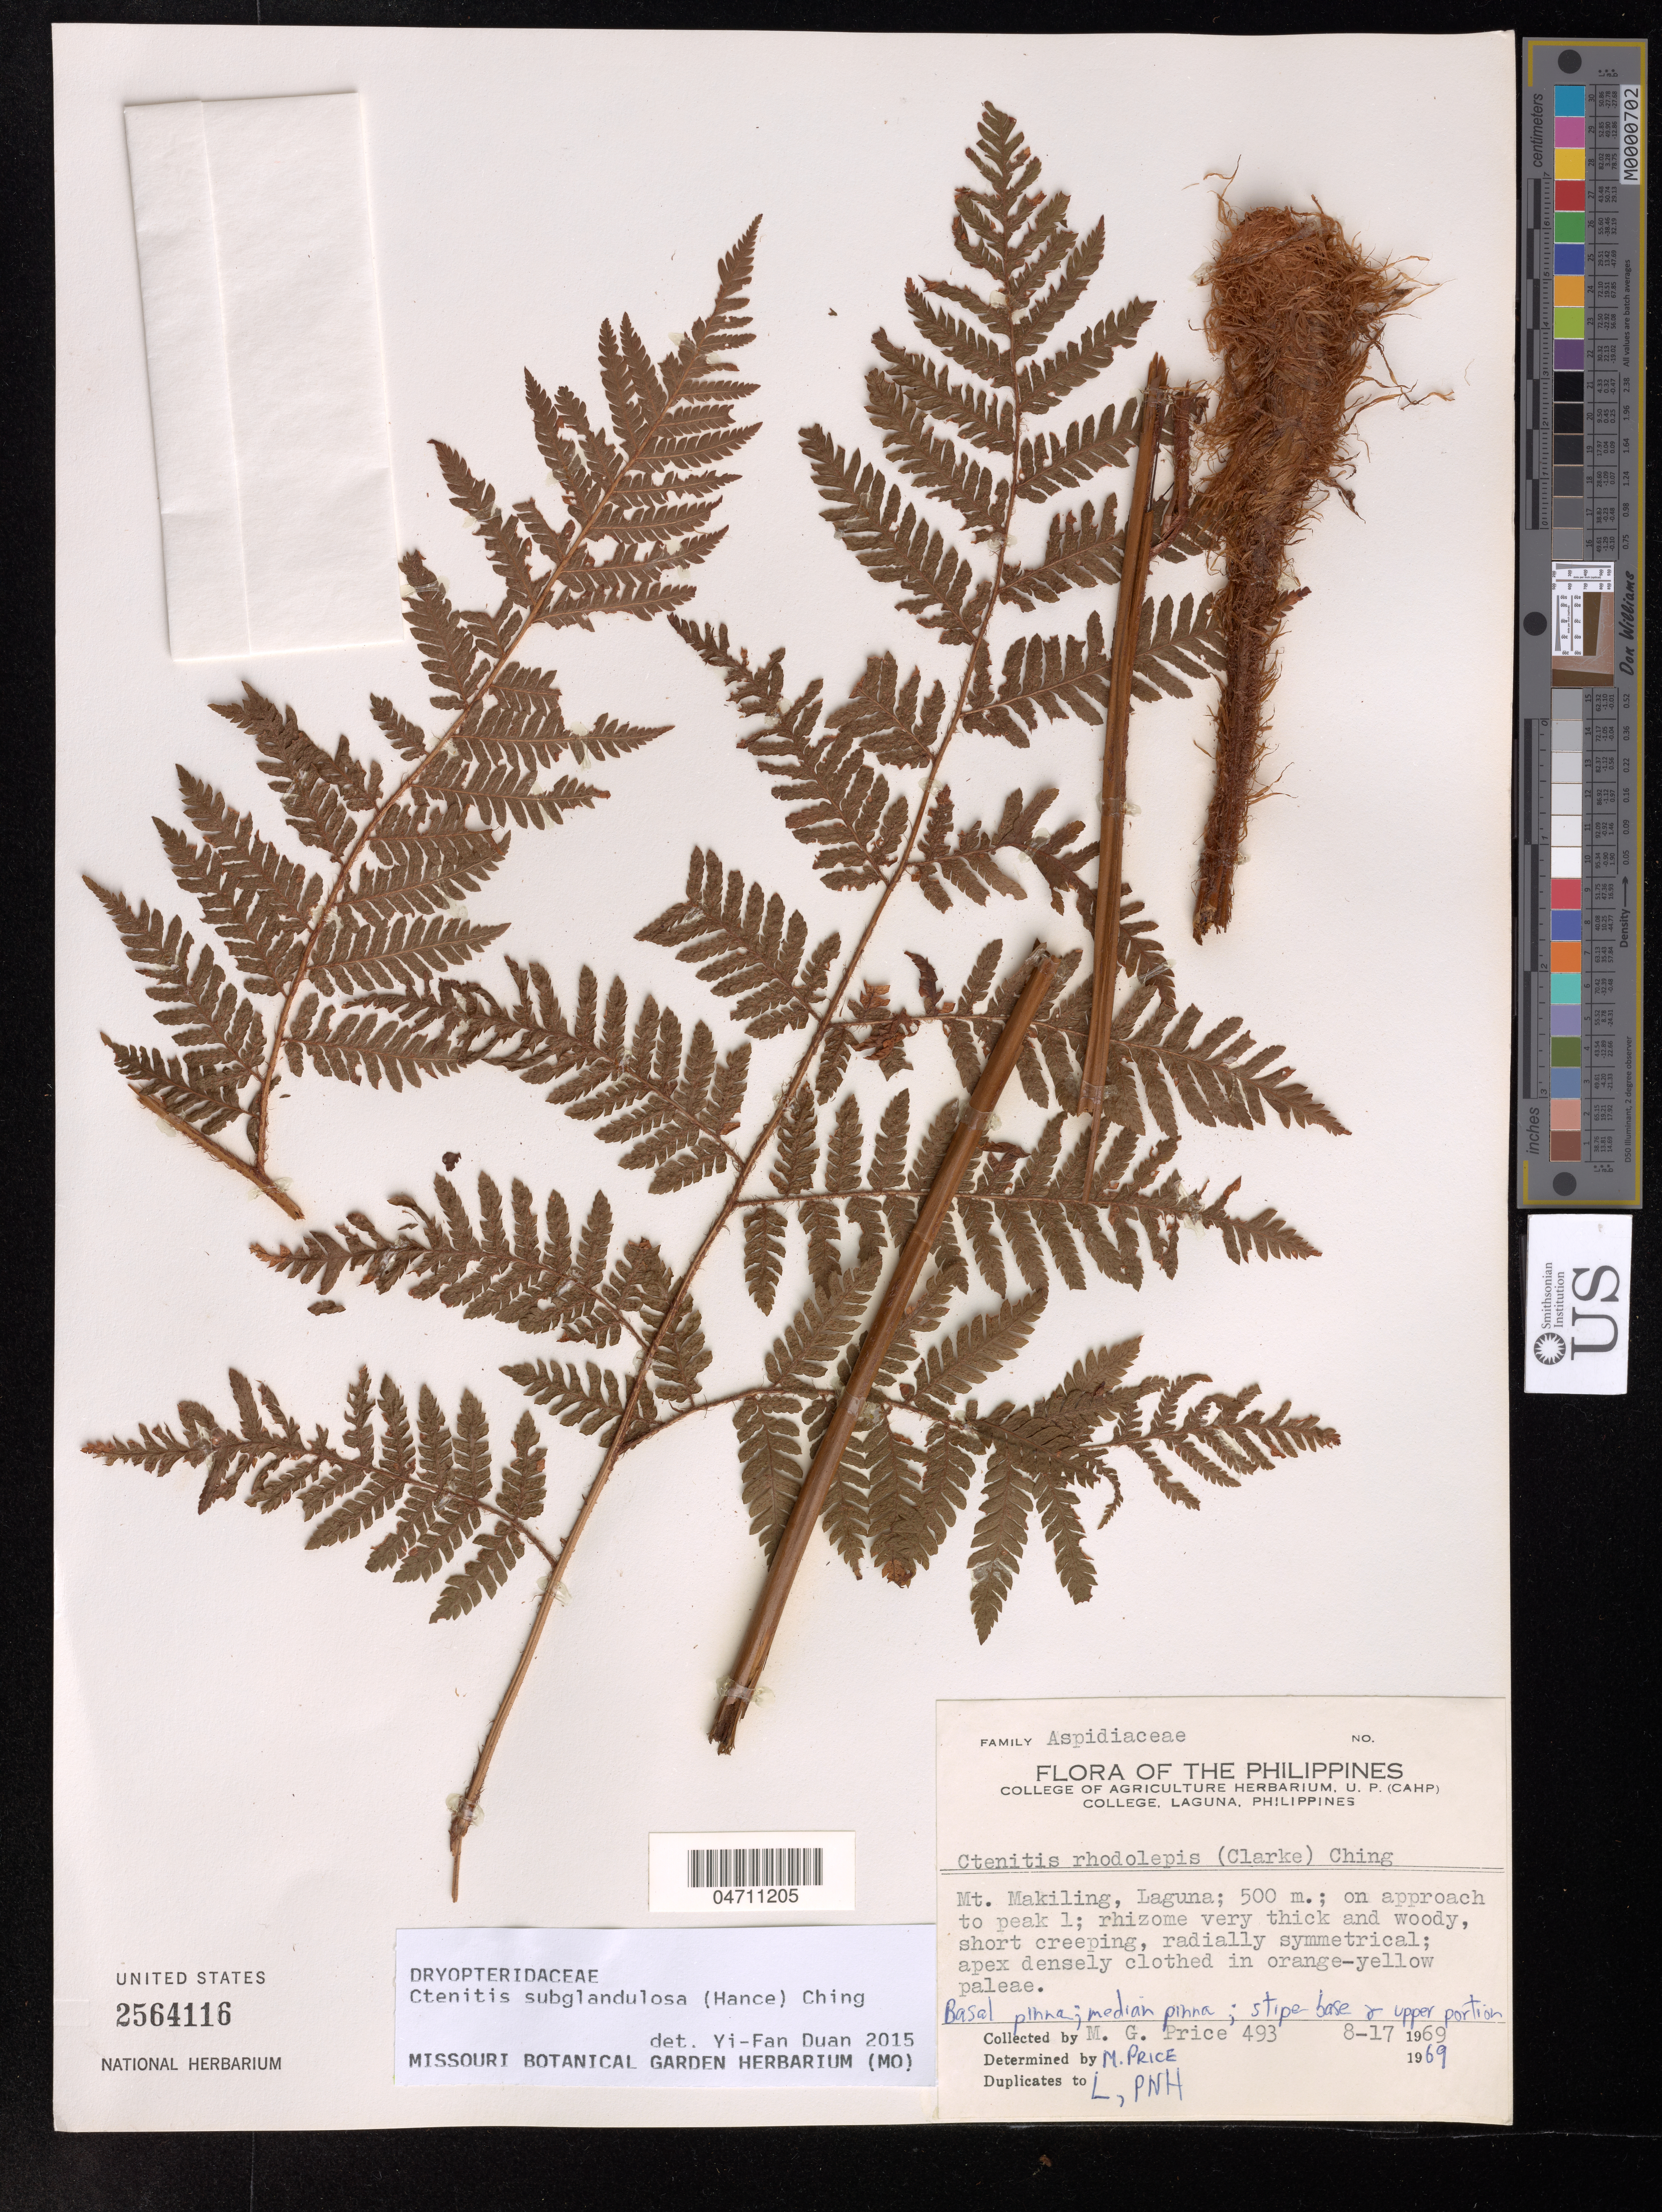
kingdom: Plantae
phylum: Tracheophyta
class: Polypodiopsida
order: Polypodiales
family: Dryopteridaceae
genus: Ctenitis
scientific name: Ctenitis subglandulosa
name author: (Hance) Ching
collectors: M. Price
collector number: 493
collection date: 1969-08-17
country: Philippines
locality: Flora of the Philippines, Mt. Makiling, Laguna; on approach to peak 1l rhizome very thick and woody, short creeping, radially symmetrical.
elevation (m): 500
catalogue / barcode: US 2564116